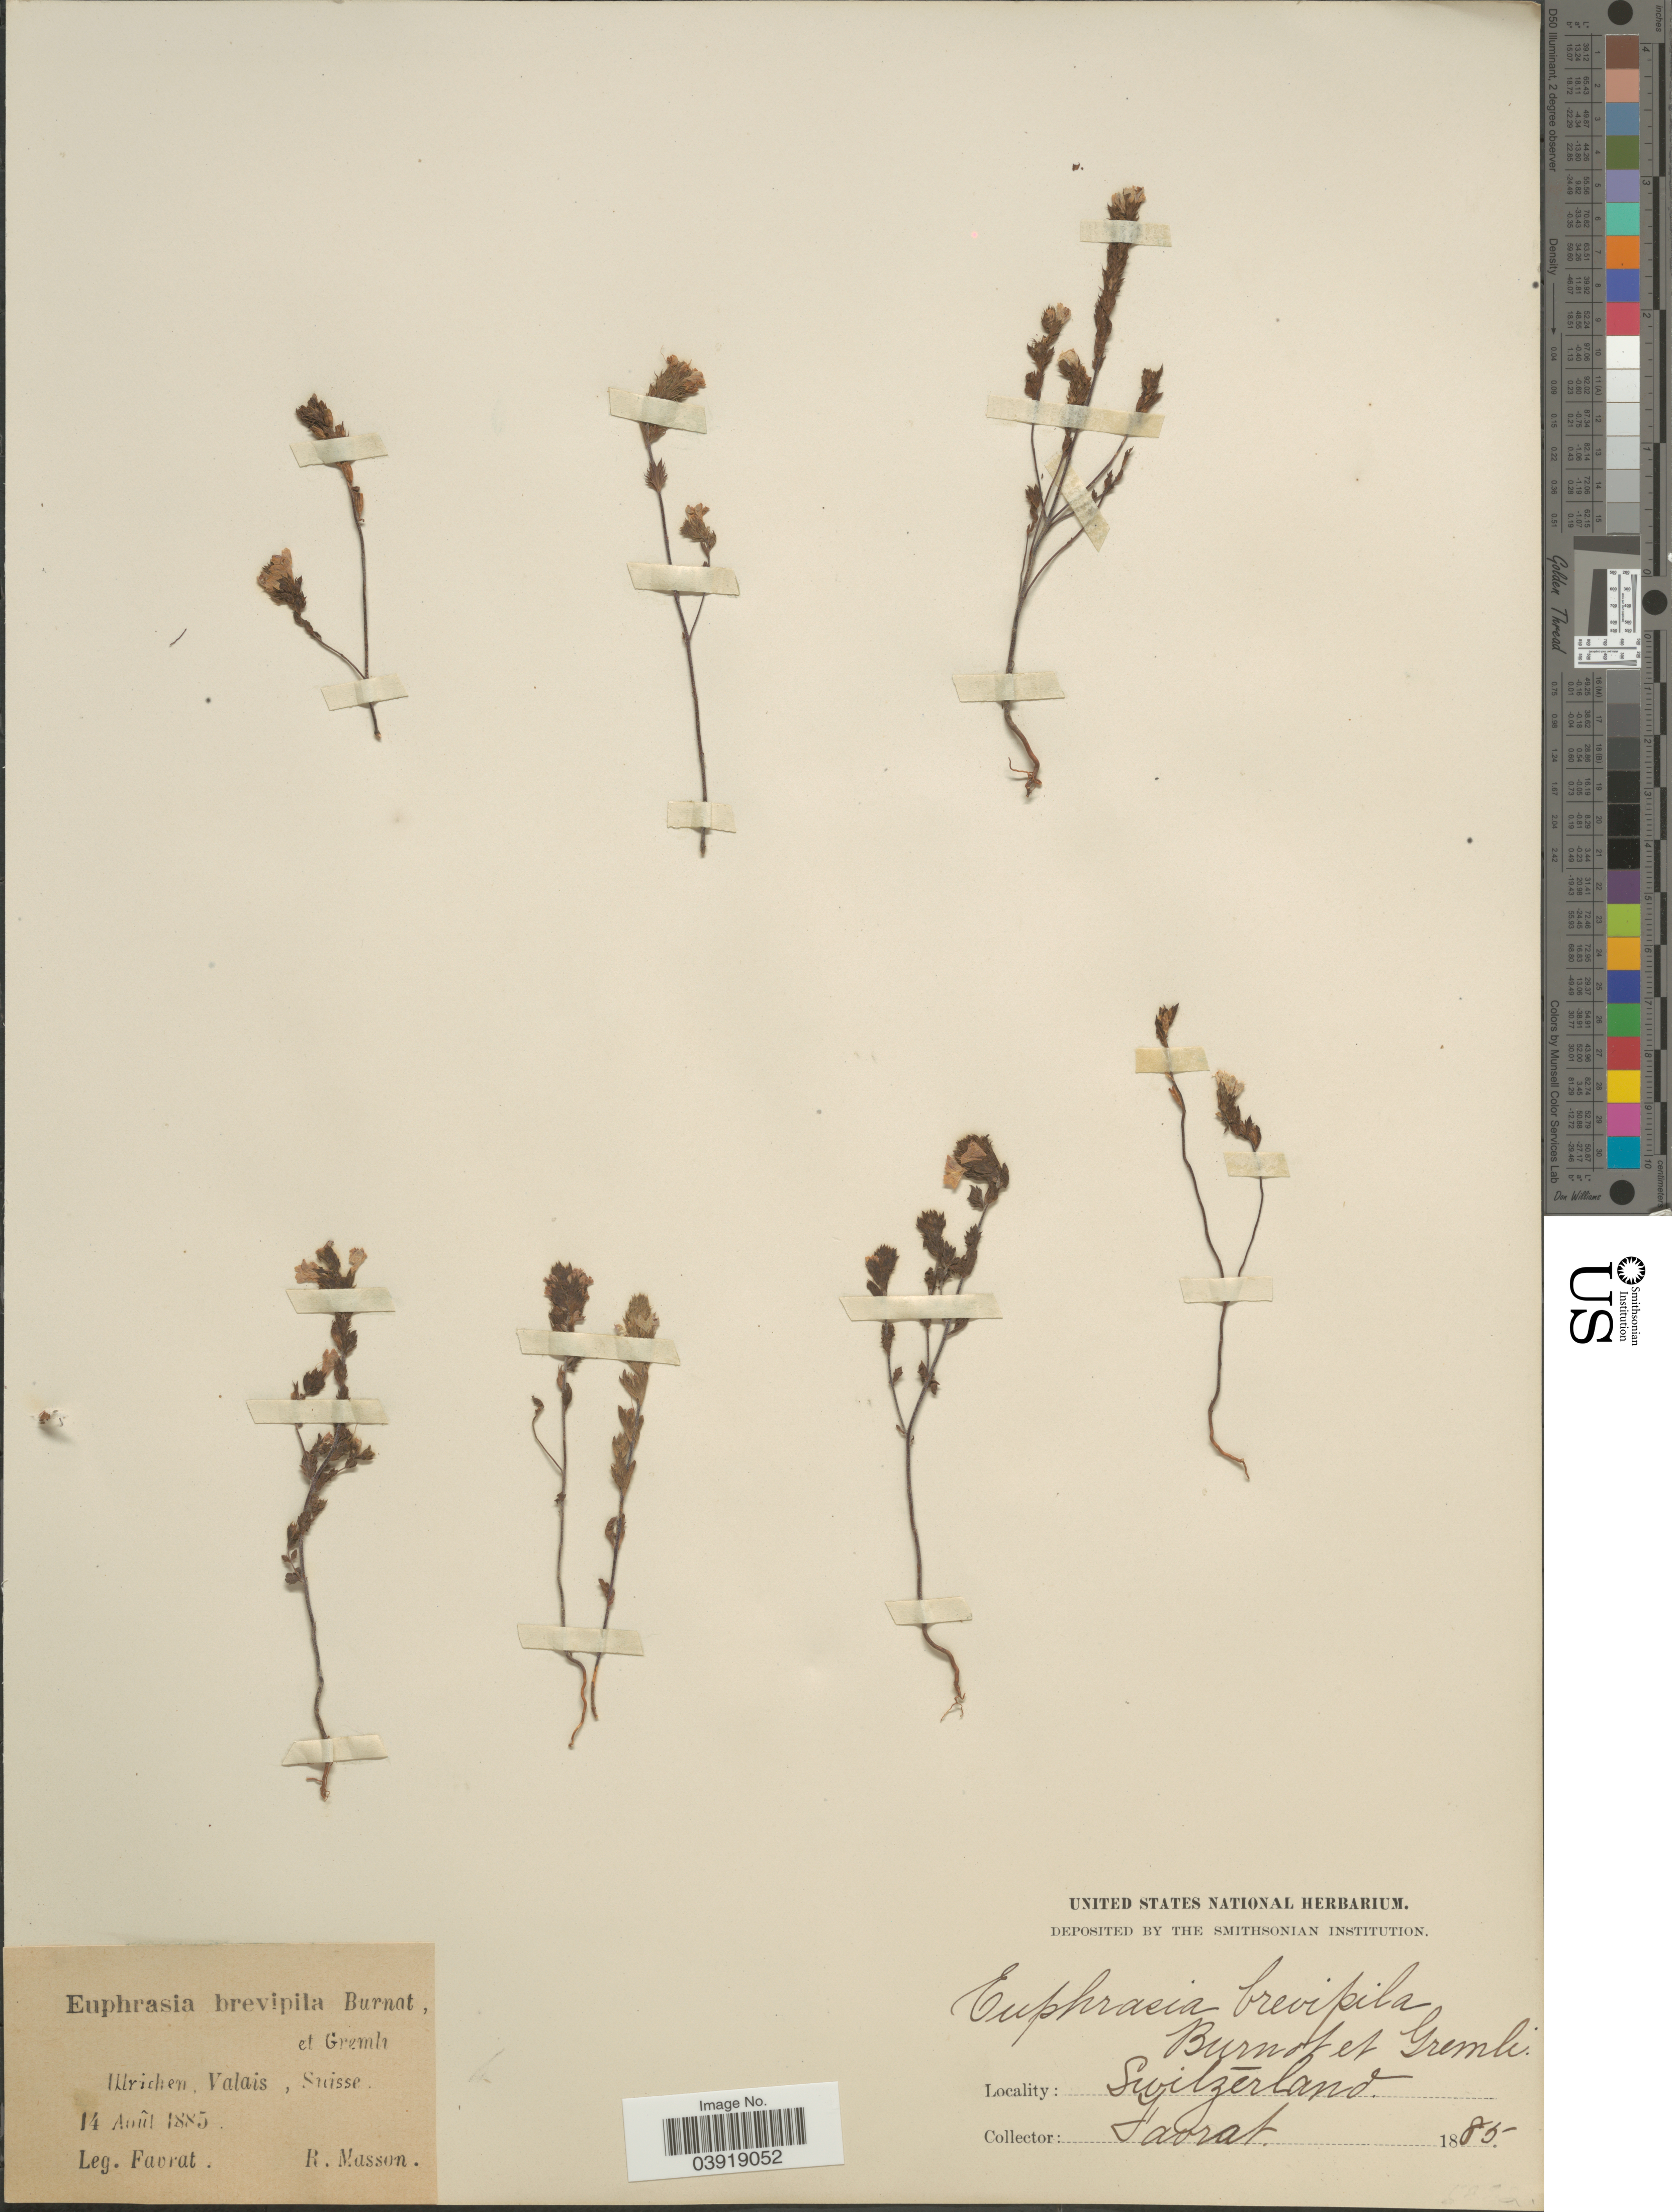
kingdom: Plantae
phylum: Tracheophyta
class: Magnoliopsida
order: Lamiales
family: Orobanchaceae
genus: Euphrasia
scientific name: Euphrasia brevipila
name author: Burn. & Gremli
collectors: L. Favrat & R. Masson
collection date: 1885-08-14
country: Switzerland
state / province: Valais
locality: Ulrichen, Suisse.